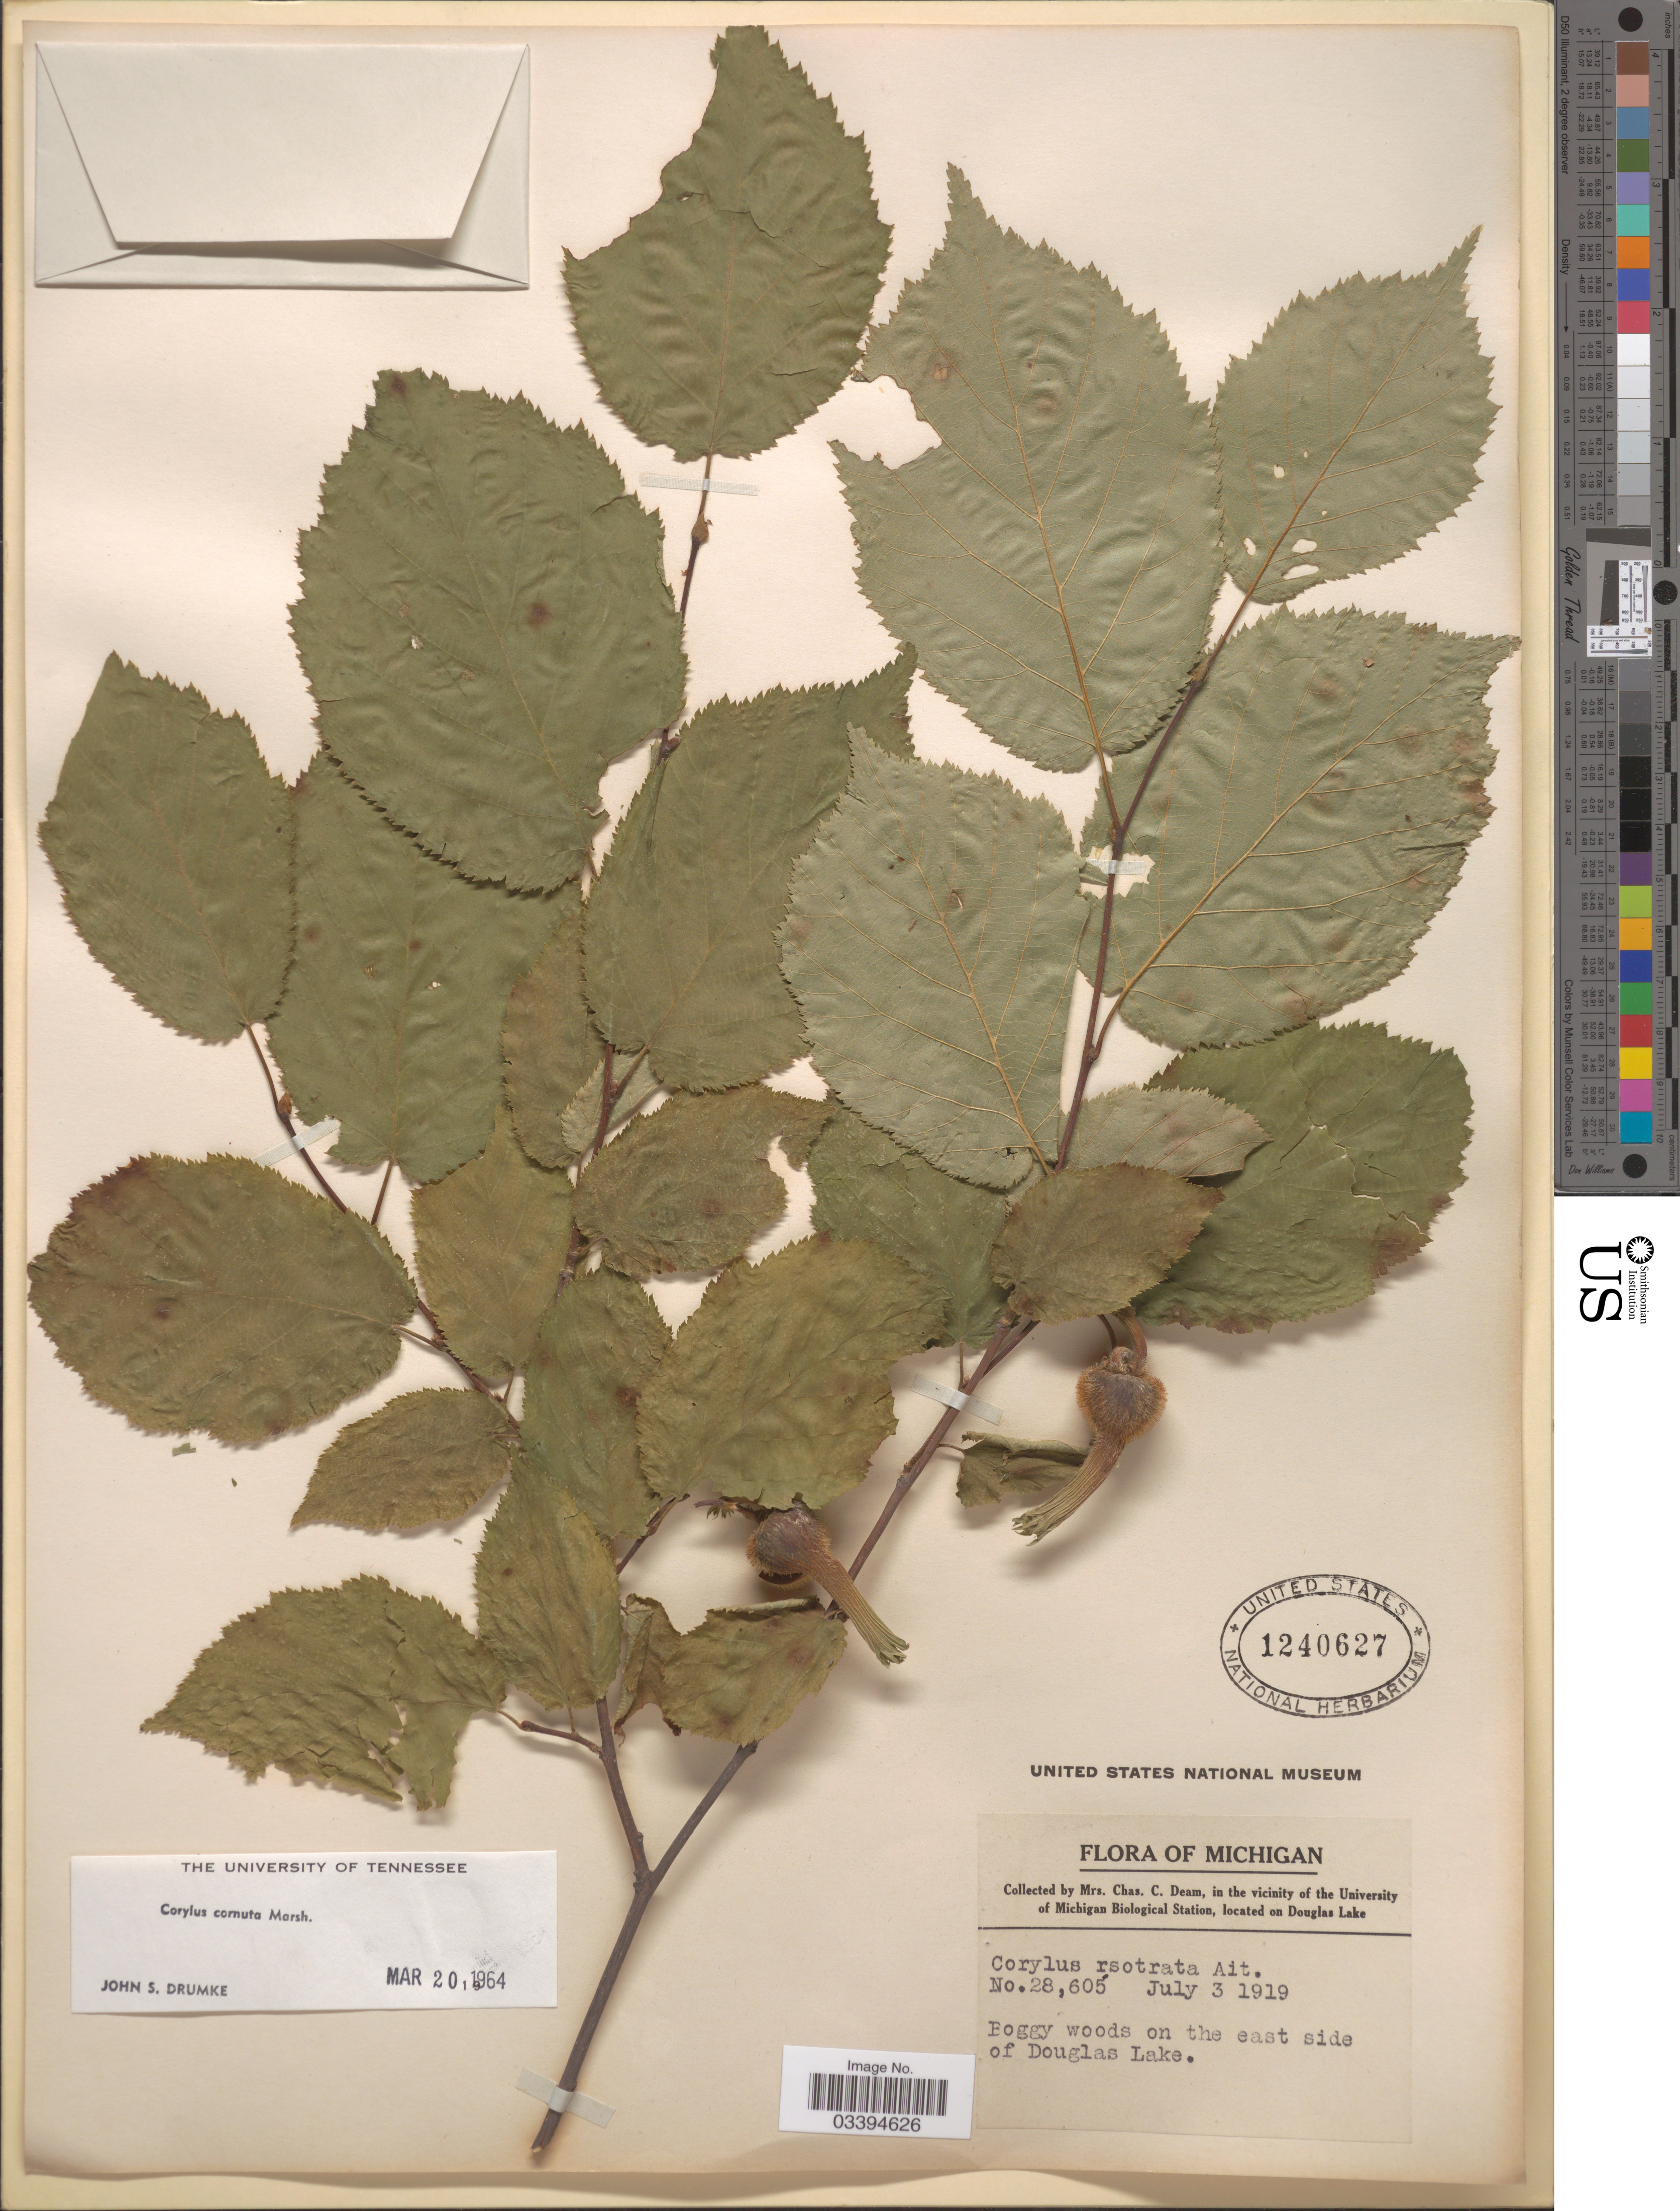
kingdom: Plantae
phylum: Tracheophyta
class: Magnoliopsida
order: Fagales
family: Betulaceae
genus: Corylus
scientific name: Corylus cornuta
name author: Marshall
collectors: C. Deam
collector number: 28605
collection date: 1919-07-03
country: United States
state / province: Michigan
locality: In the vicinity of the University of Michigan Biolocical Station, located on Douglas Lake. Boggy woods on the east side of Douglas Lake.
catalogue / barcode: US 1240627